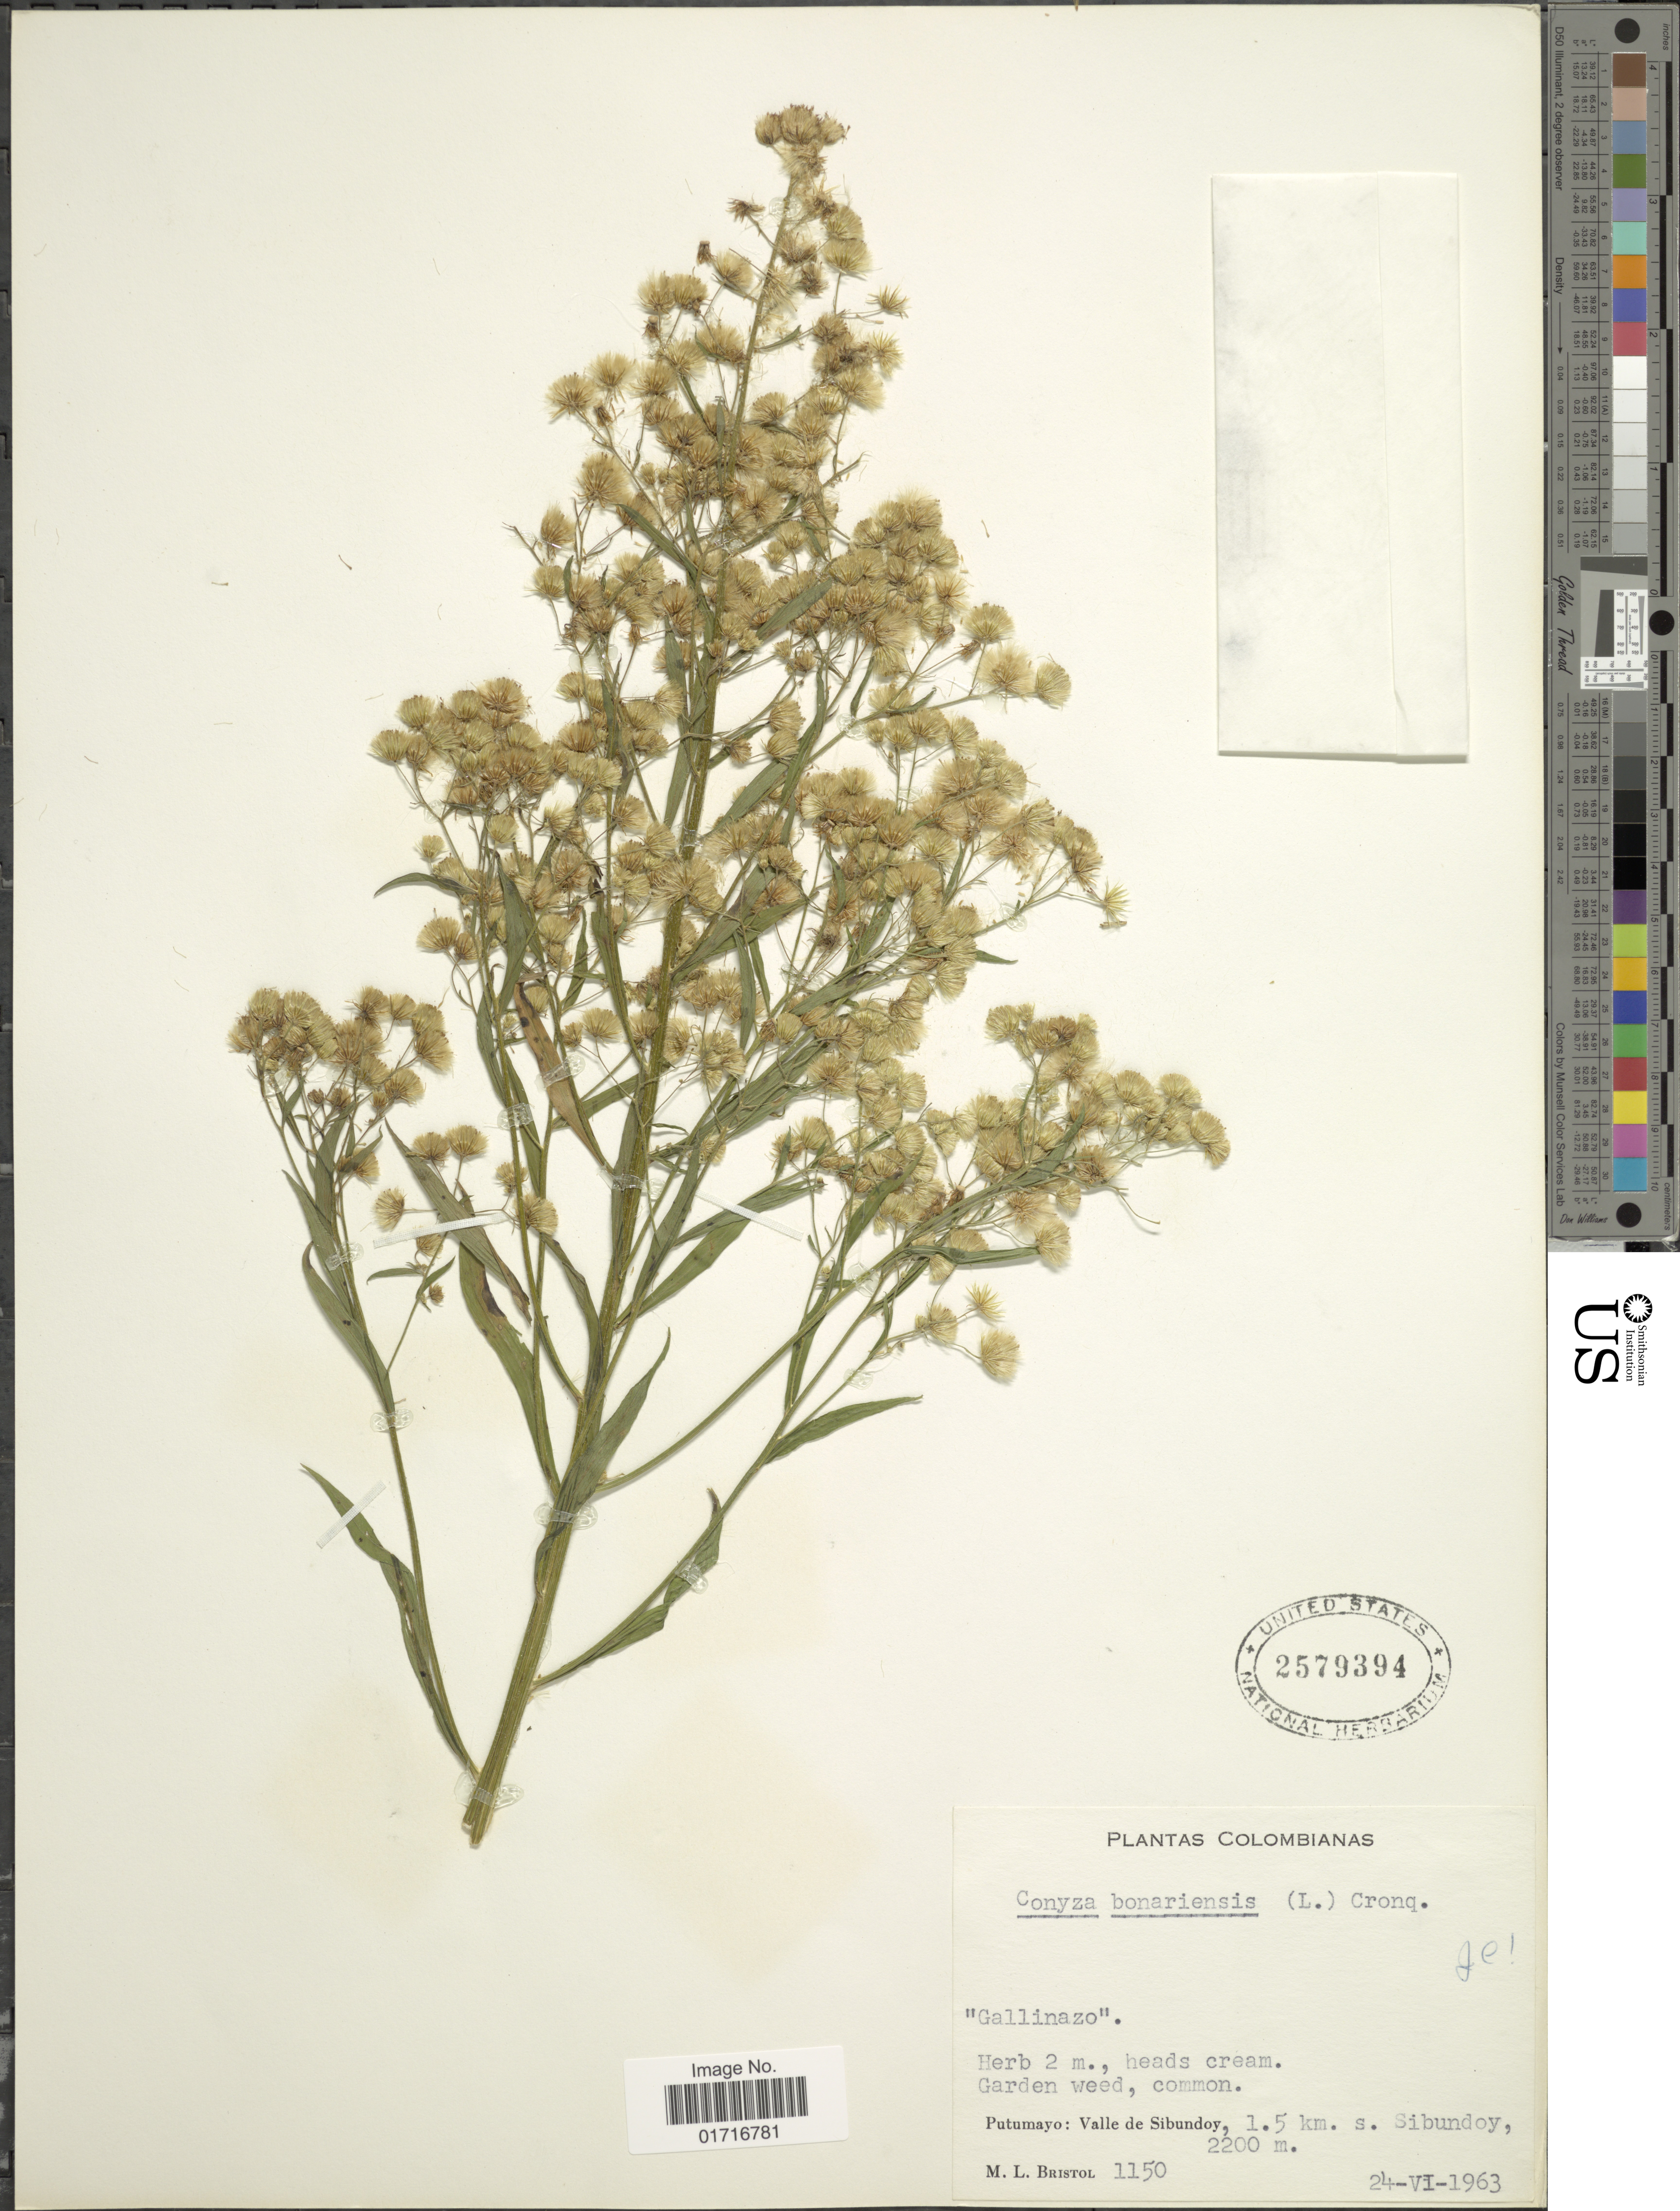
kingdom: Plantae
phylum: Tracheophyta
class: Magnoliopsida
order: Asterales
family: Asteraceae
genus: Conyza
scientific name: Conyza bonariensis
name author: (L.) Cronq.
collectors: M. L. Bristol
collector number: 1150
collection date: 1963-06-24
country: Colombia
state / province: Putumayo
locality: Putumayo: Valle de Sibundoy, 1.5 km. S. Sibundoy.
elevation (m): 2200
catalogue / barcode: US 2579394